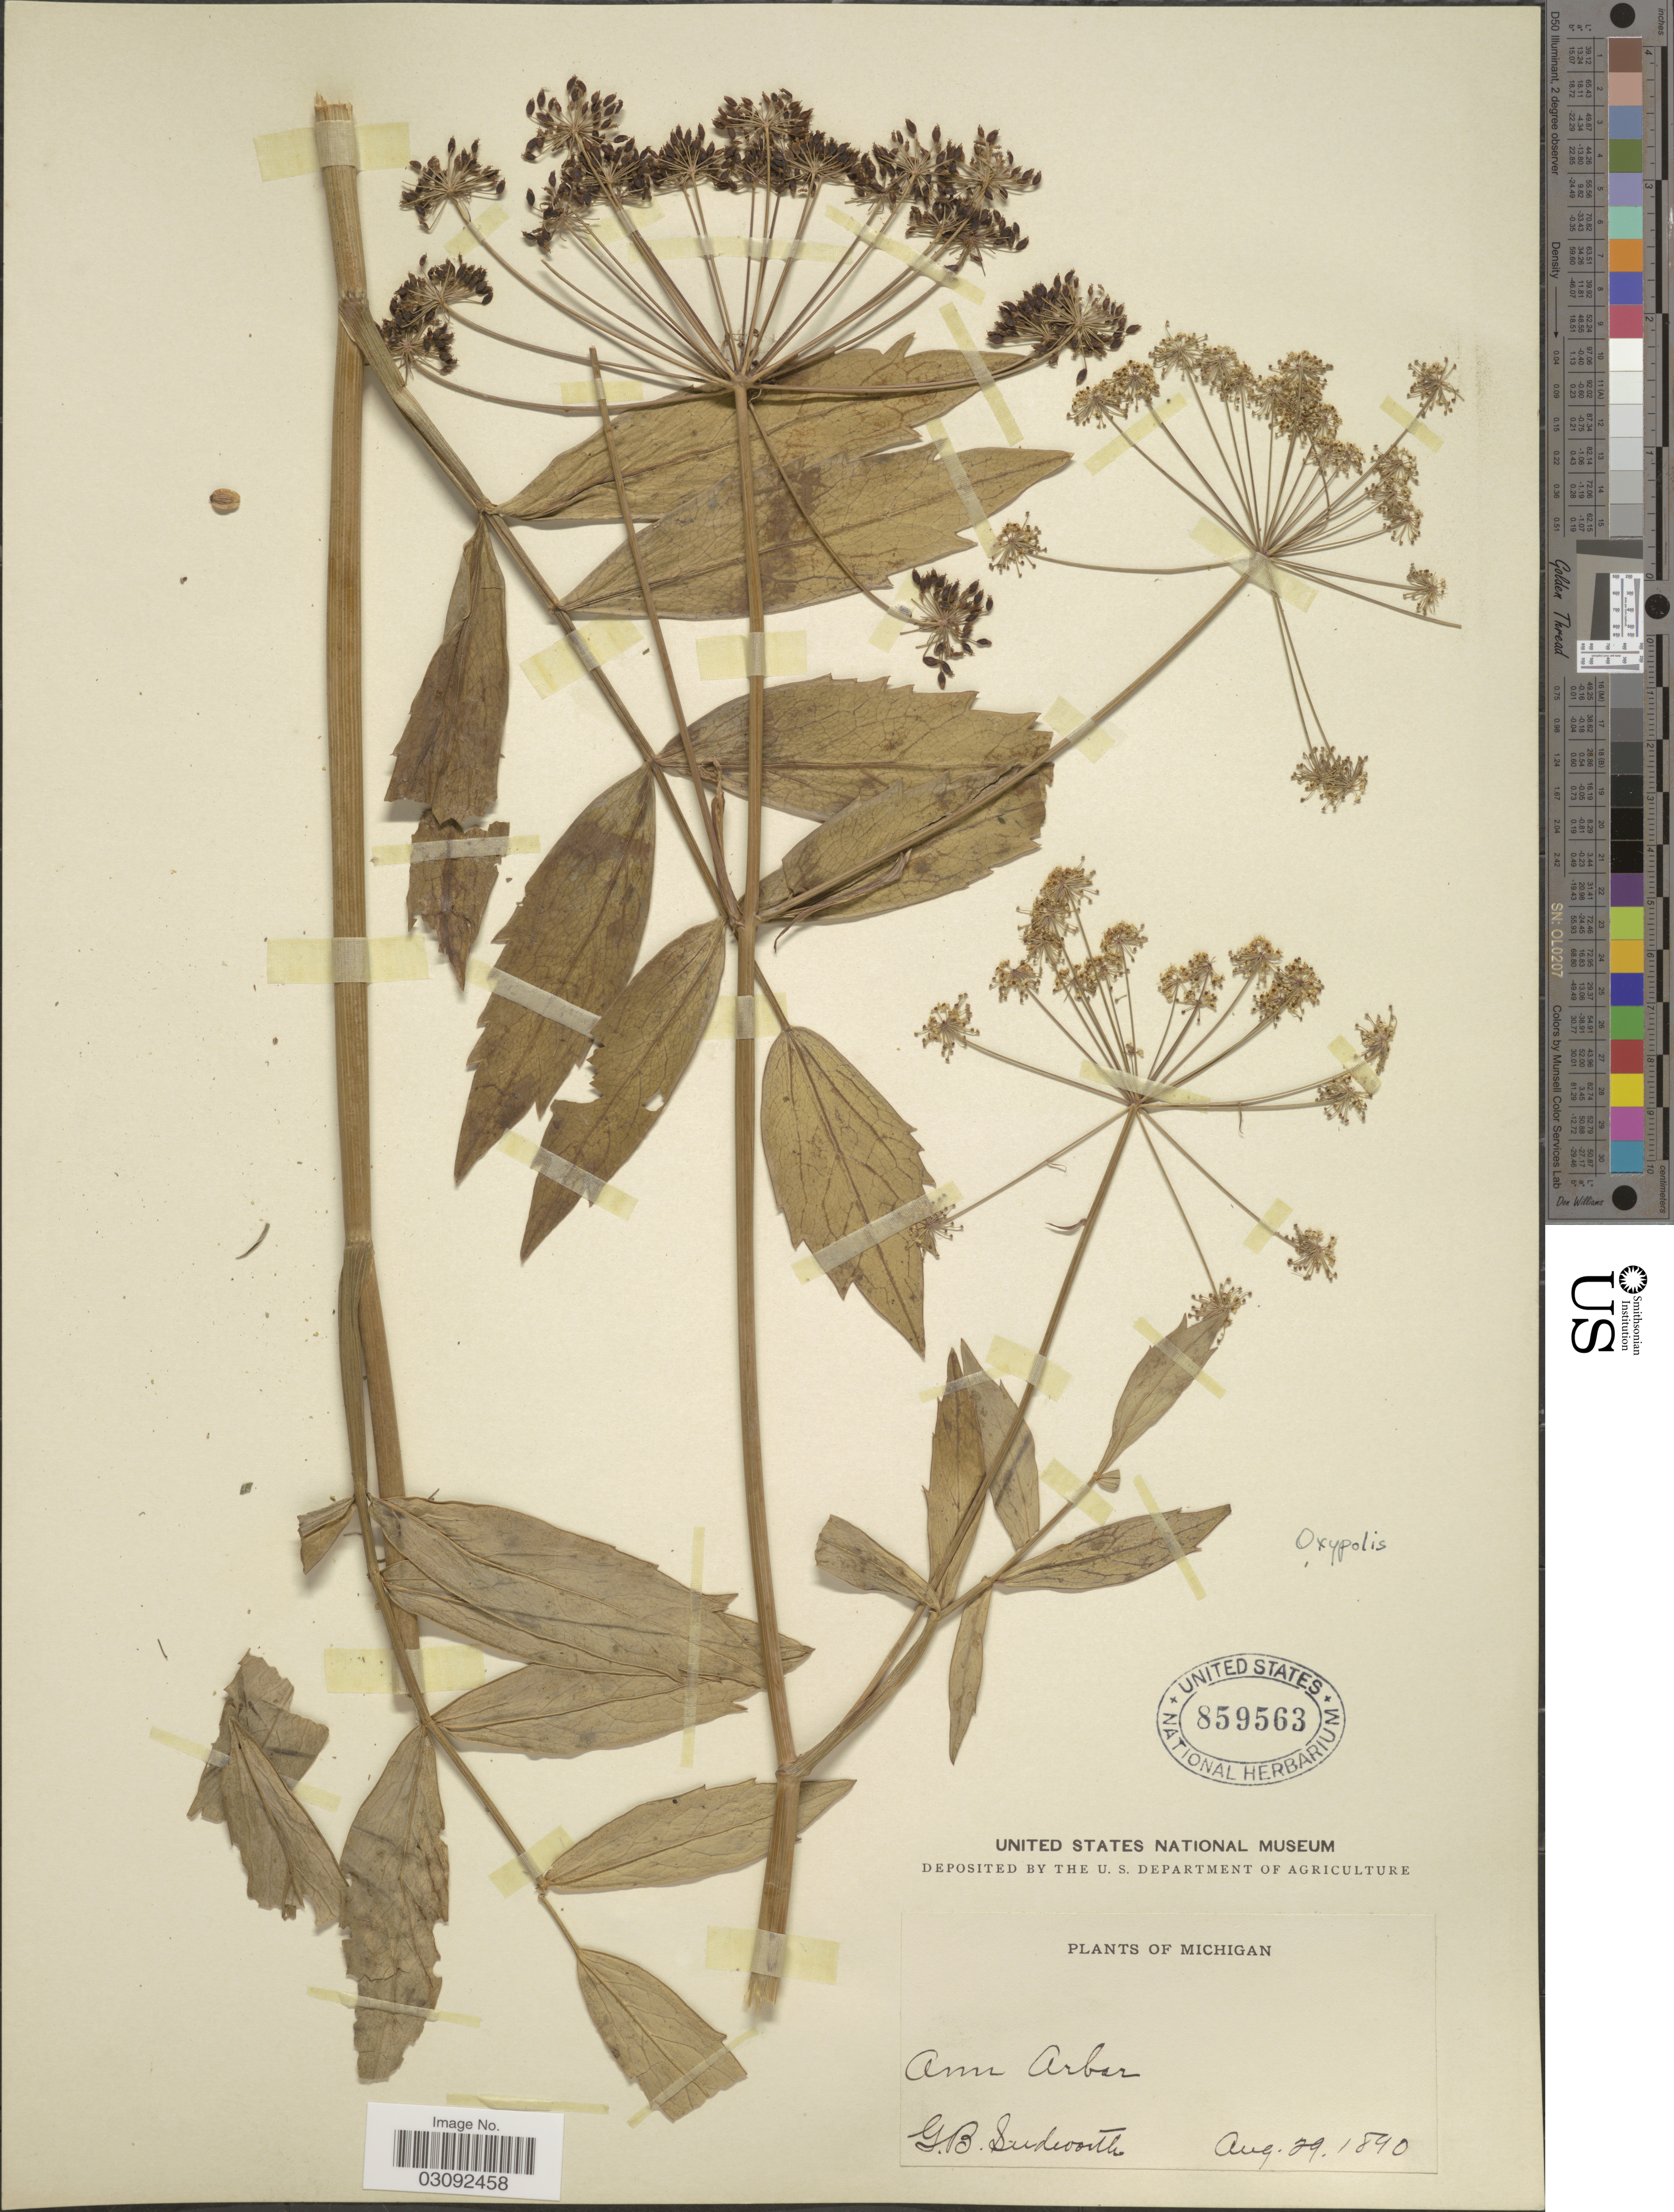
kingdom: Plantae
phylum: Tracheophyta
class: Magnoliopsida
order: Apiales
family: Apiaceae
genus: Oxypolis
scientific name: Oxypolis rigidior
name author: (L.) Raf.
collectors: G. B. Sudworth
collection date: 1890-08-29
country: United States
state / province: Michigan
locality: Ann Arbor.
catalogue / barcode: US 859563